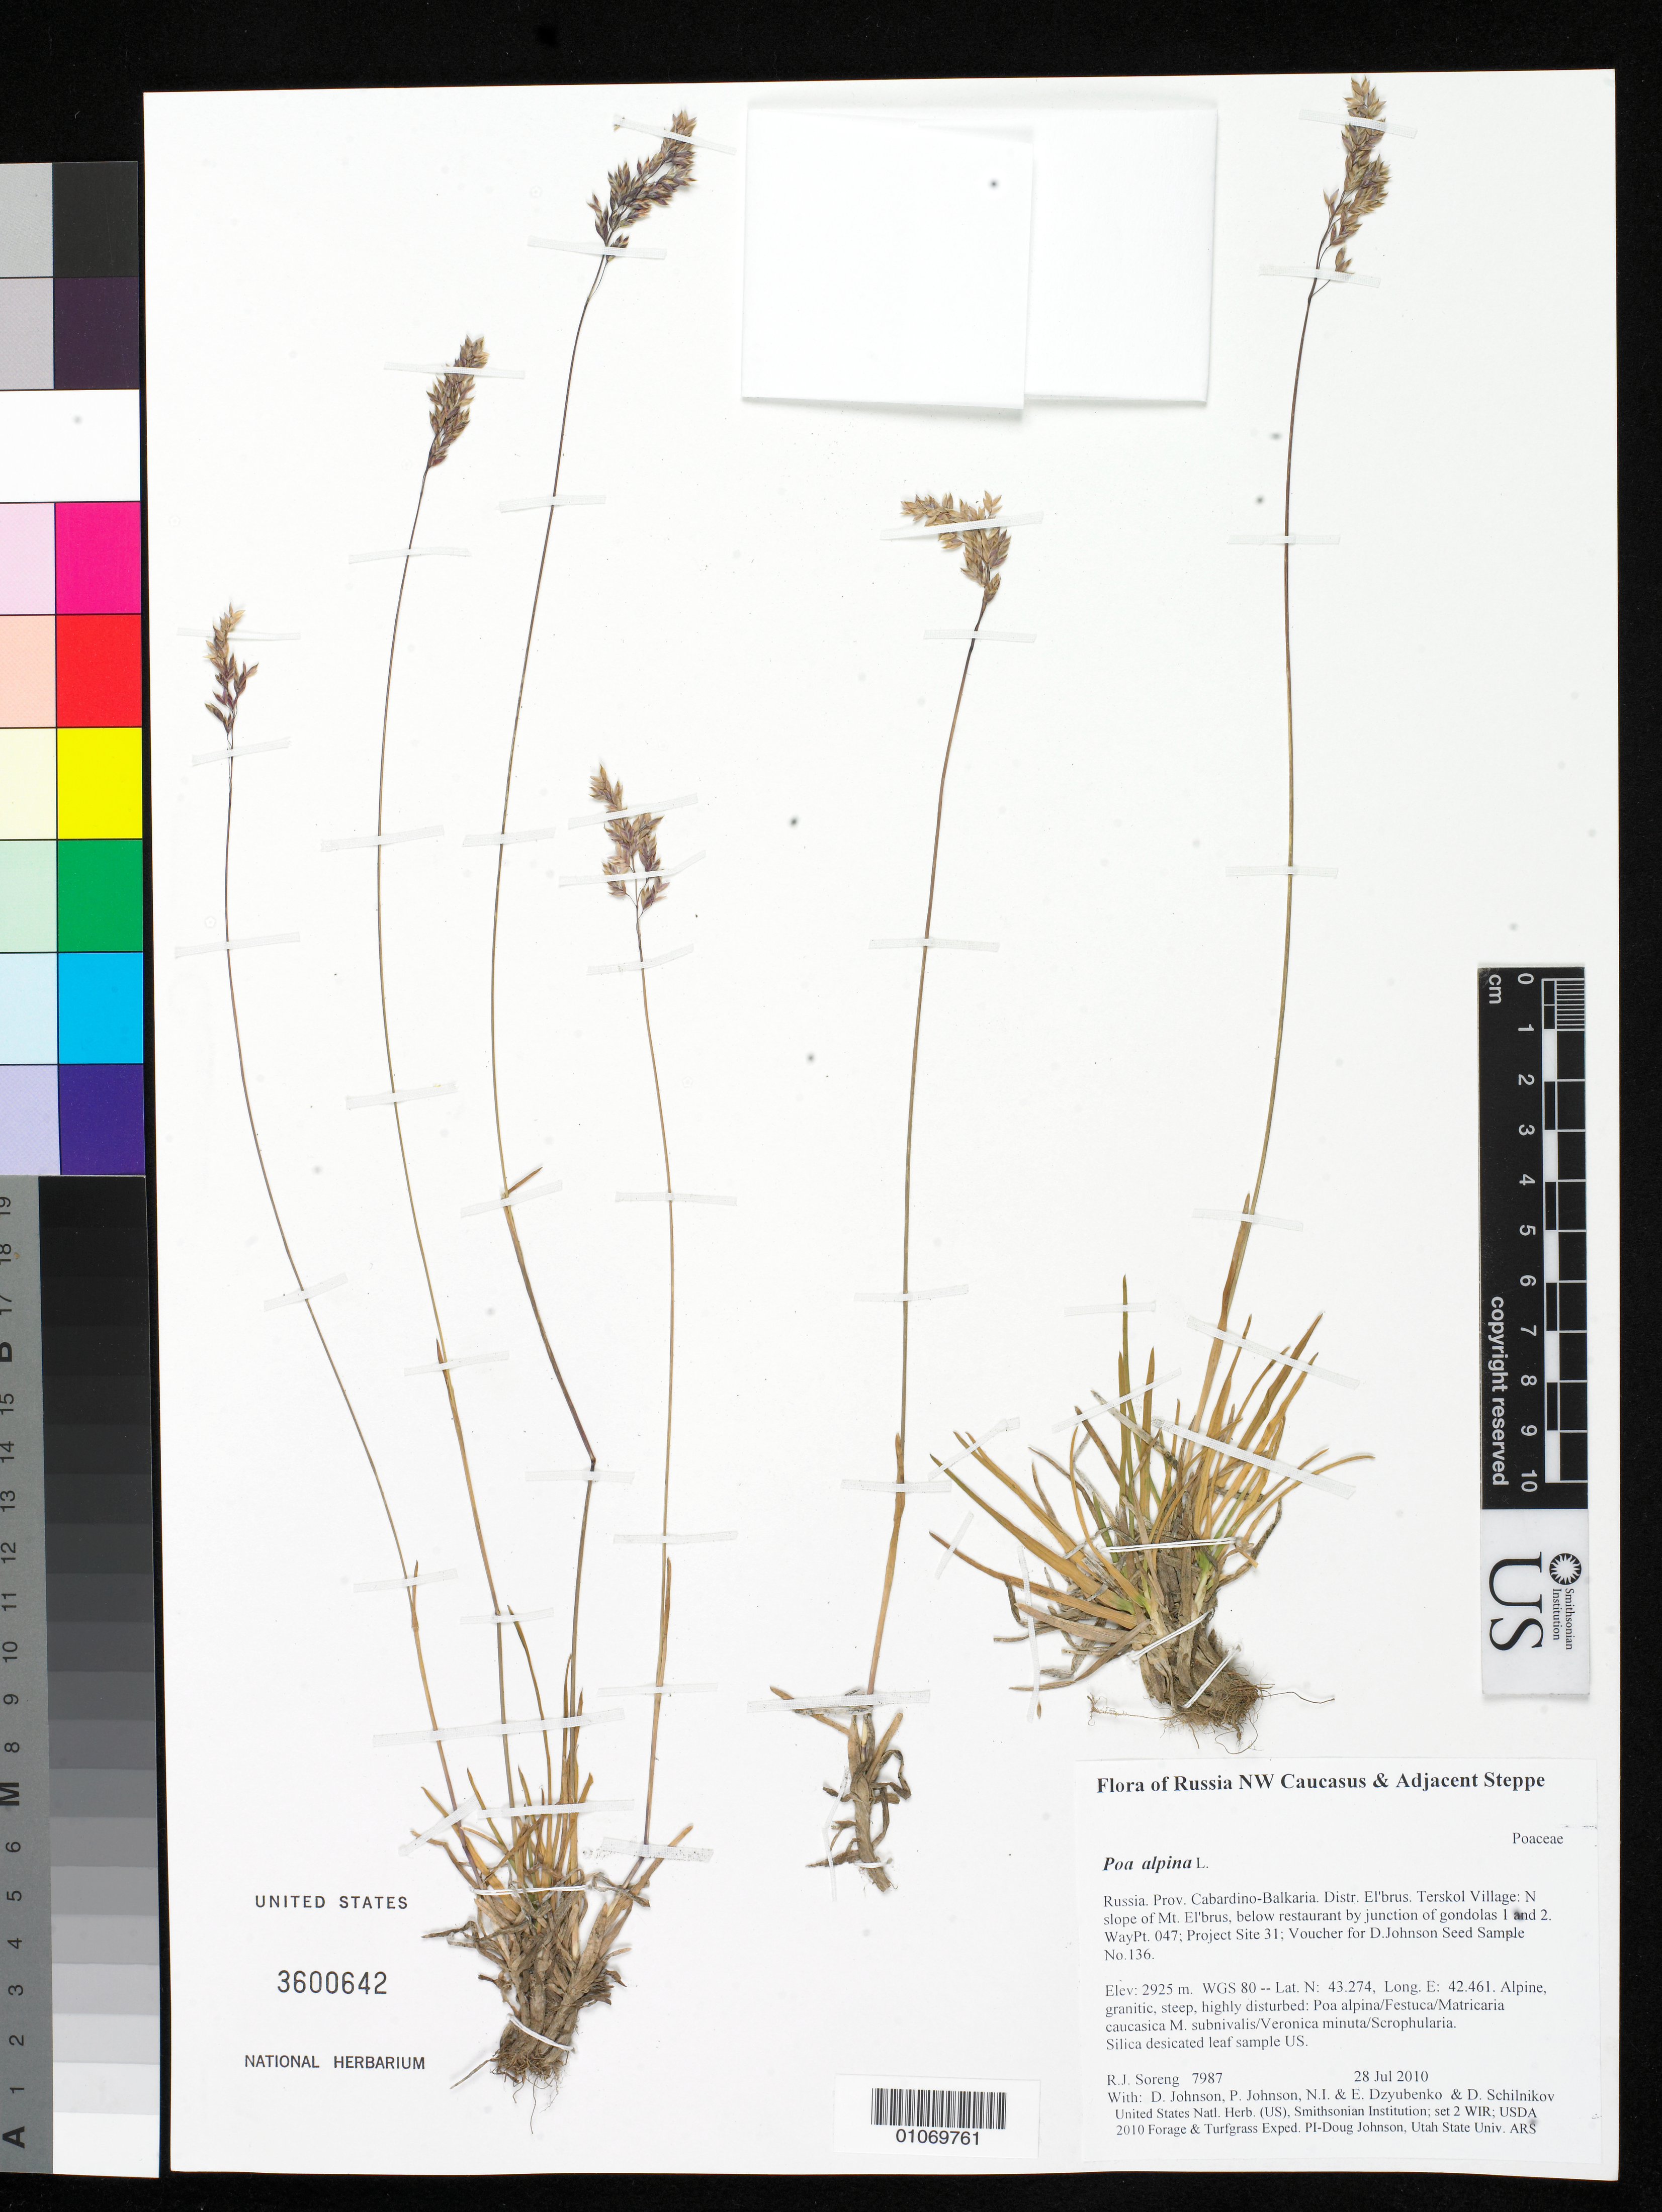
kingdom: Plantae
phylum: Tracheophyta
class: Liliopsida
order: Poales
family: Poaceae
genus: Poa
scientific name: Poa alpina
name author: L.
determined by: Soreng, Robert J., Research Associate (BOT), Smithsonian Institution - National Museum of Natural History (UNITED STATES)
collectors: R. J. Soreng, D. Johnson, P. Johnson, N. Dzyubenko, E. Dzyubenko & D. Schilnikov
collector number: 7987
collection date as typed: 28 Jul 2010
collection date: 2010-07-28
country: Russian Federation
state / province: Kabardino-Balkar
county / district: El'brus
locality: Terskol Village: N slope of Mt. El'brus, below restaurant by junction of gondolas 1 and 2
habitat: Alpine, granitic, steep, highly disturbed: Poa alpina/Festuca/Matricaria caucasica M. subnivalis/Veronica minuta/Scrophularia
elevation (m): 2925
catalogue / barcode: US 3600642